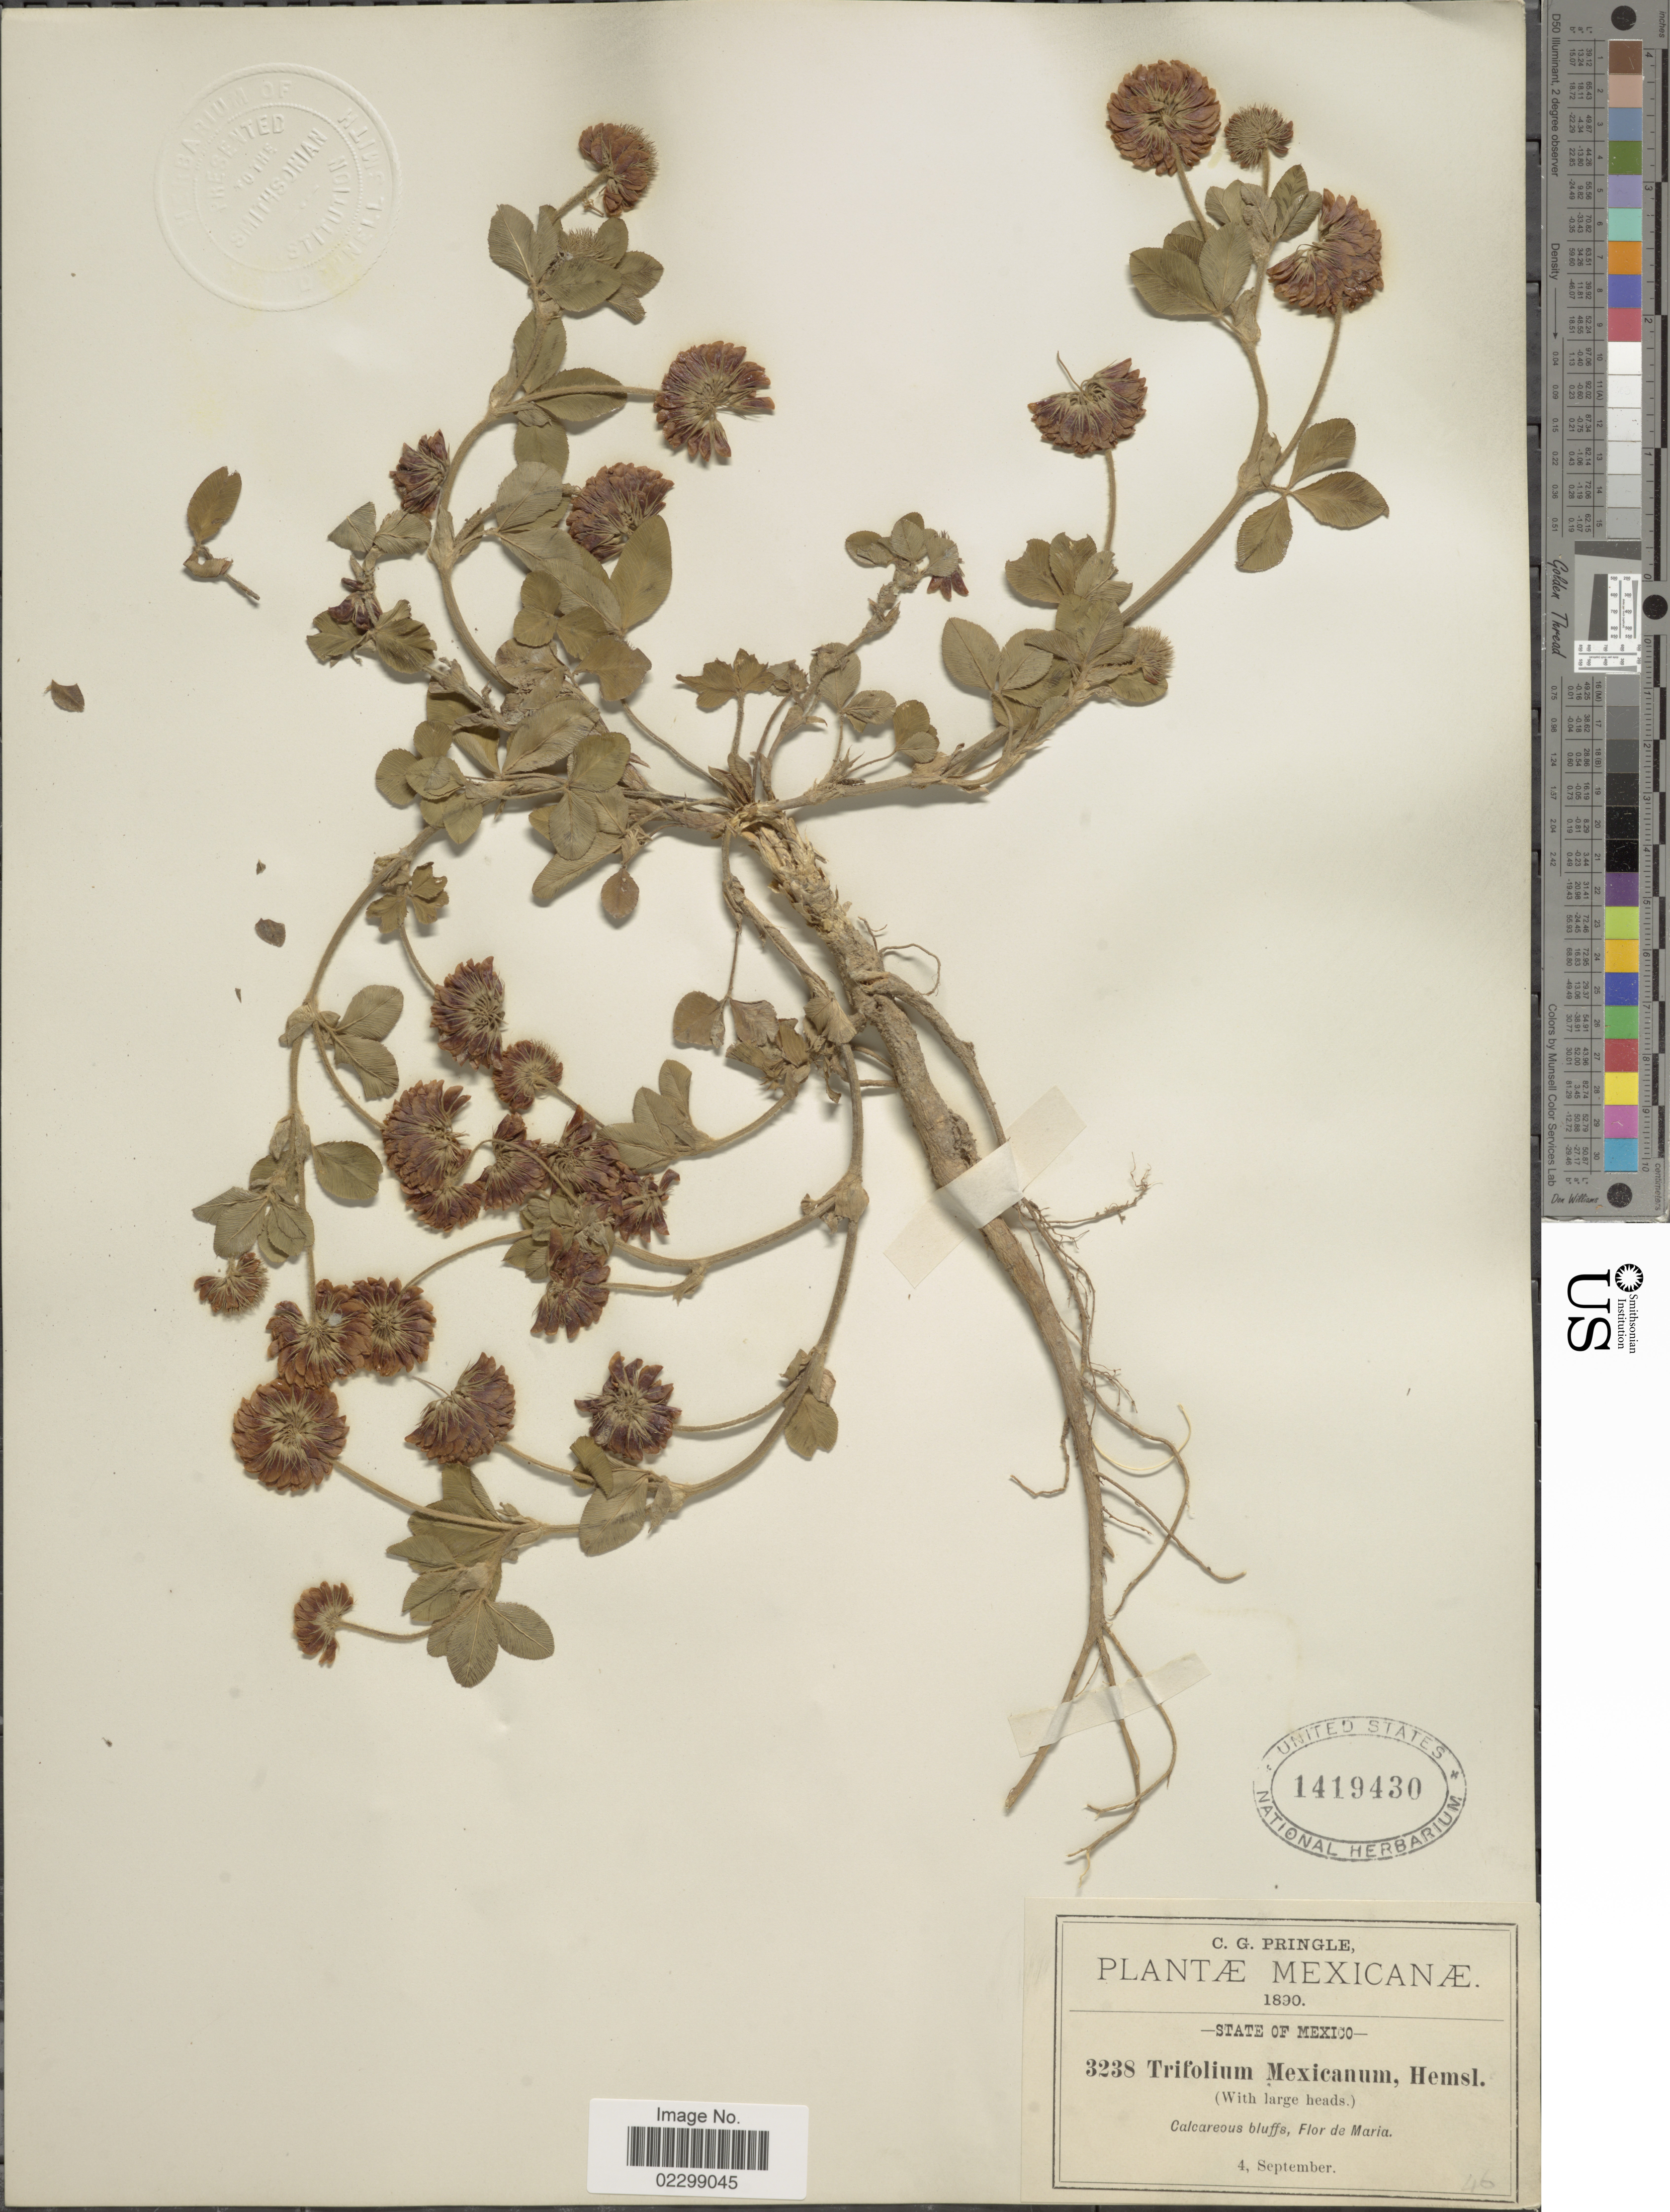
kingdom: Plantae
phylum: Tracheophyta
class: Magnoliopsida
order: Fabales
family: Fabaceae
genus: Trifolium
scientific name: Trifolium mexicanum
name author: Hemsl.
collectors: C. G. Pringle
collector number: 3238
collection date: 1890-09-04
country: Mexico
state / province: México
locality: Calcareous bluffs, Flor de Maria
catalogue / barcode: US 1419430